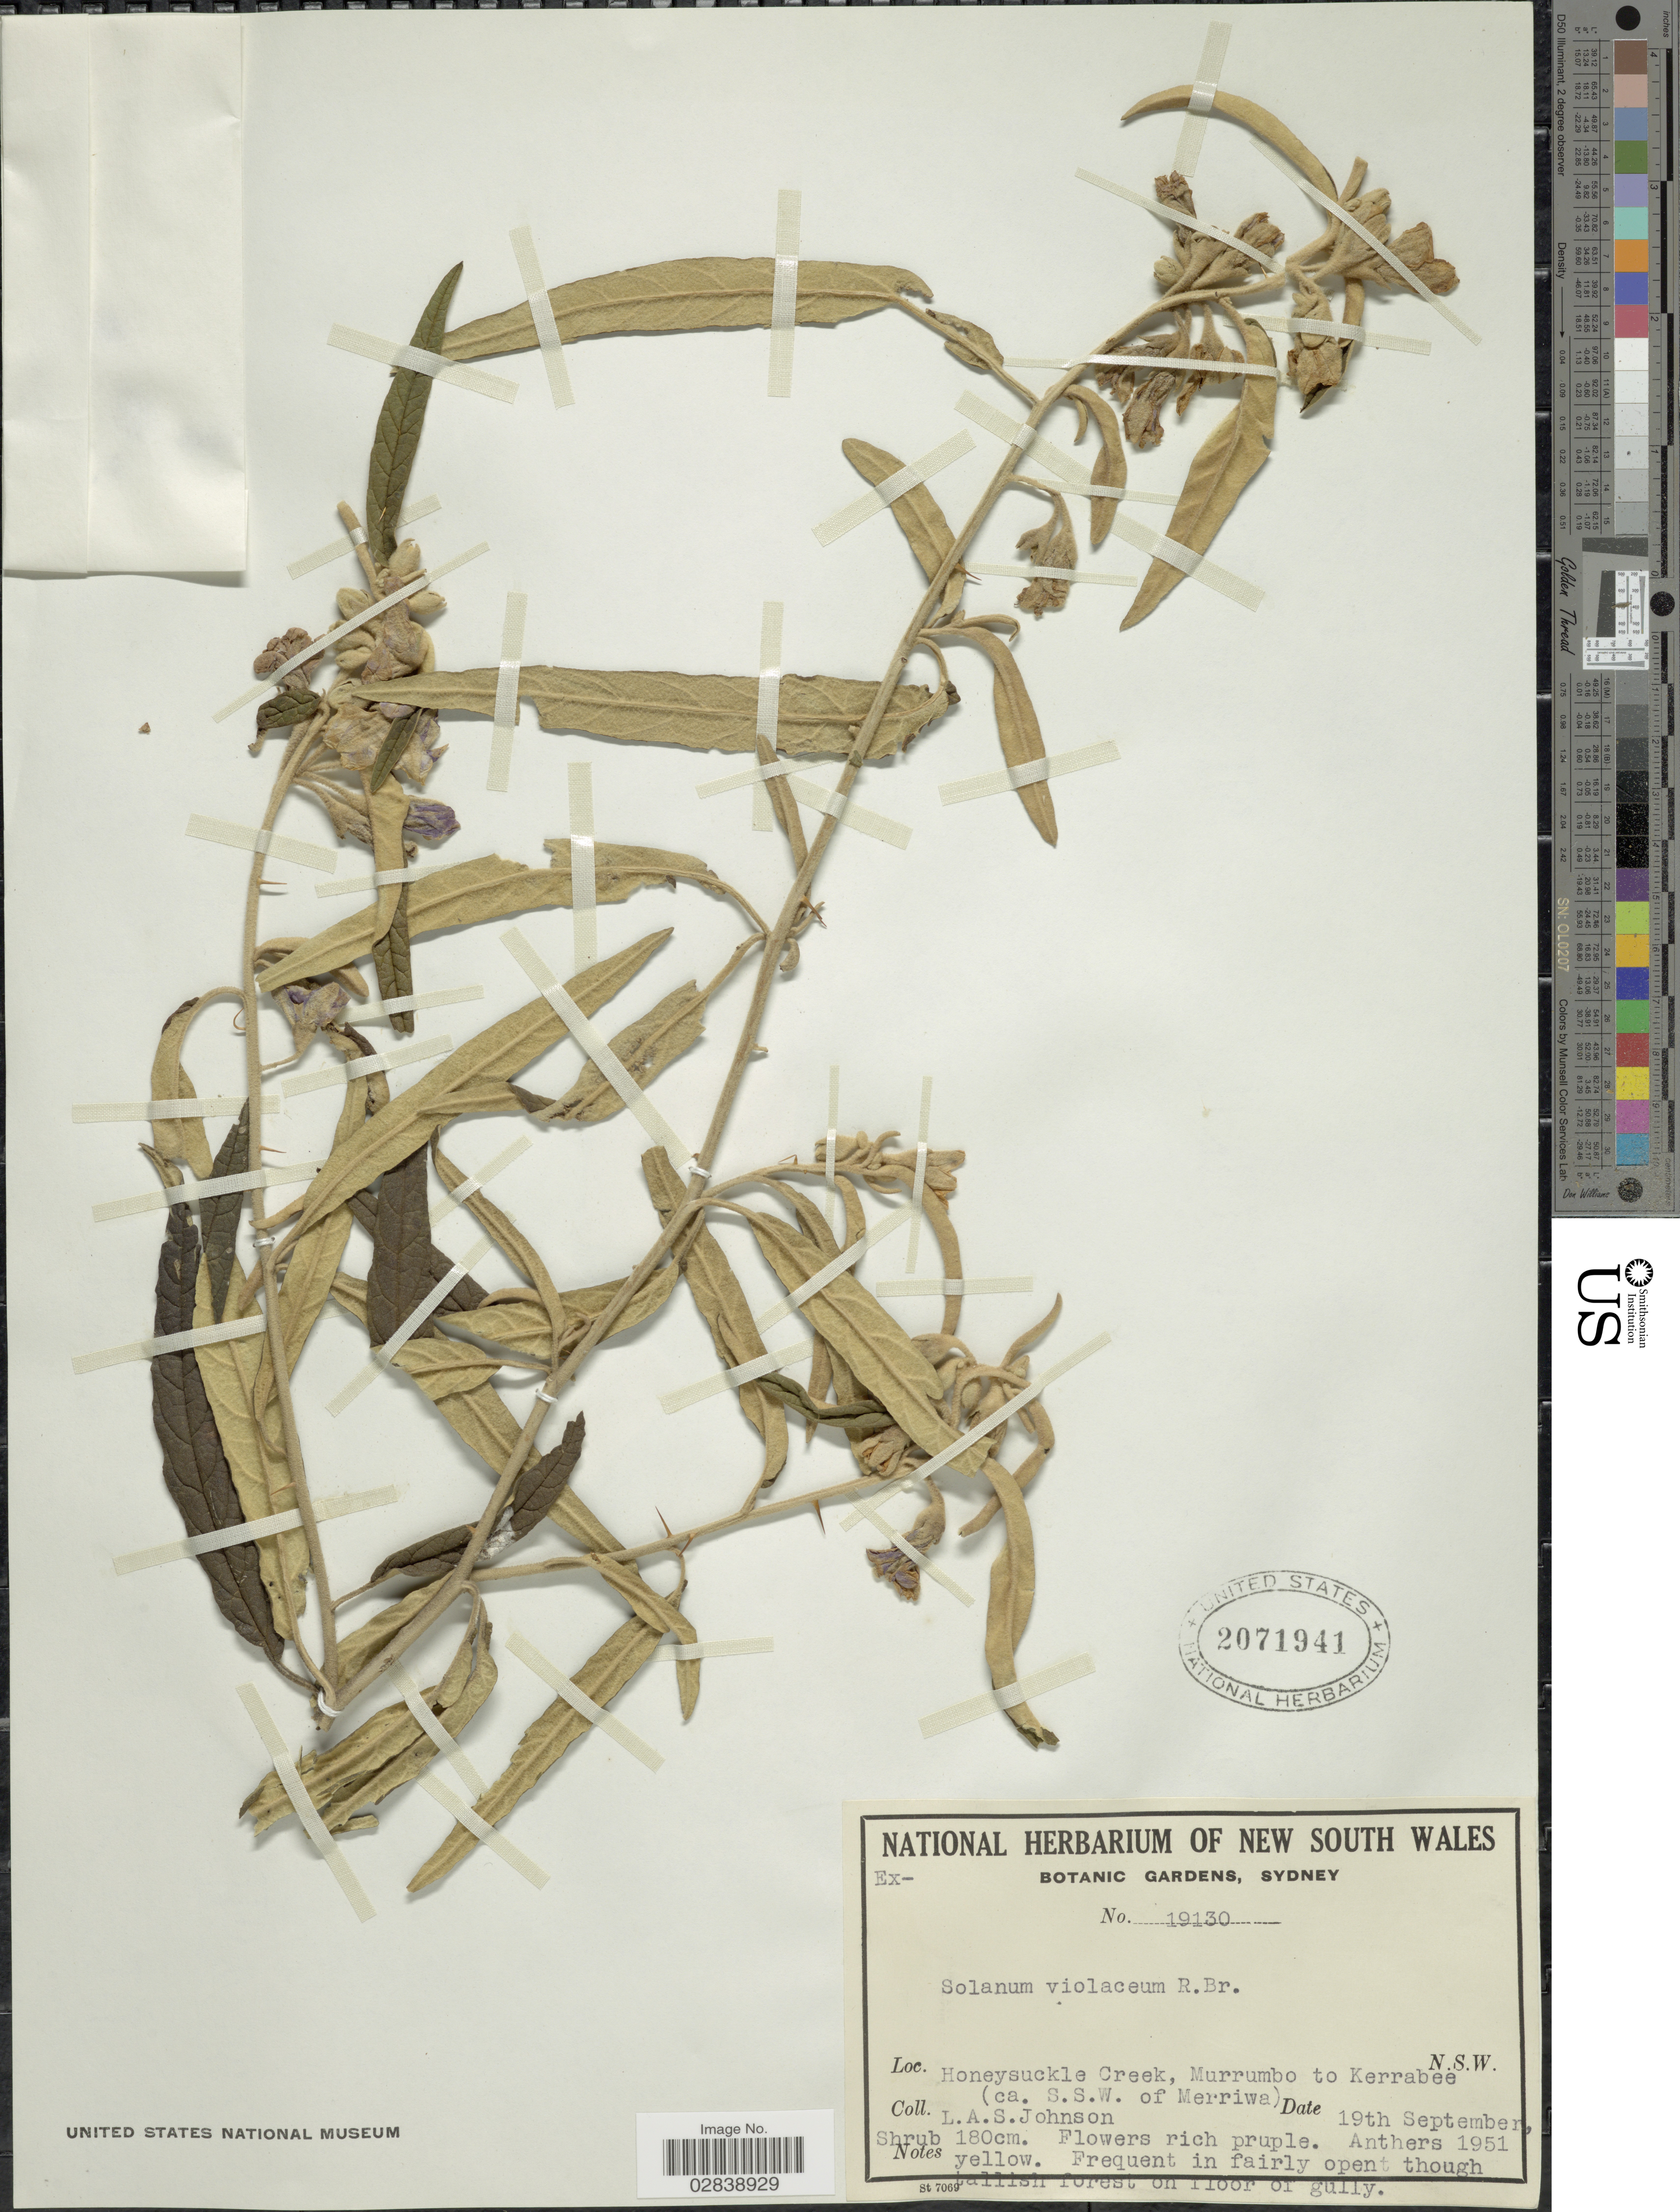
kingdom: Plantae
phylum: Tracheophyta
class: Magnoliopsida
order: Solanales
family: Solanaceae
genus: Solanum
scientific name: Solanum brownii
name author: Dunal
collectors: L. Johnson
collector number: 19130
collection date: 1951-09-19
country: Australia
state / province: New South Wales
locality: Honeysuckle Creek Murrumbo to Kerrabee (ca. S.S.W. of Merriwa).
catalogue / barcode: US 2071941